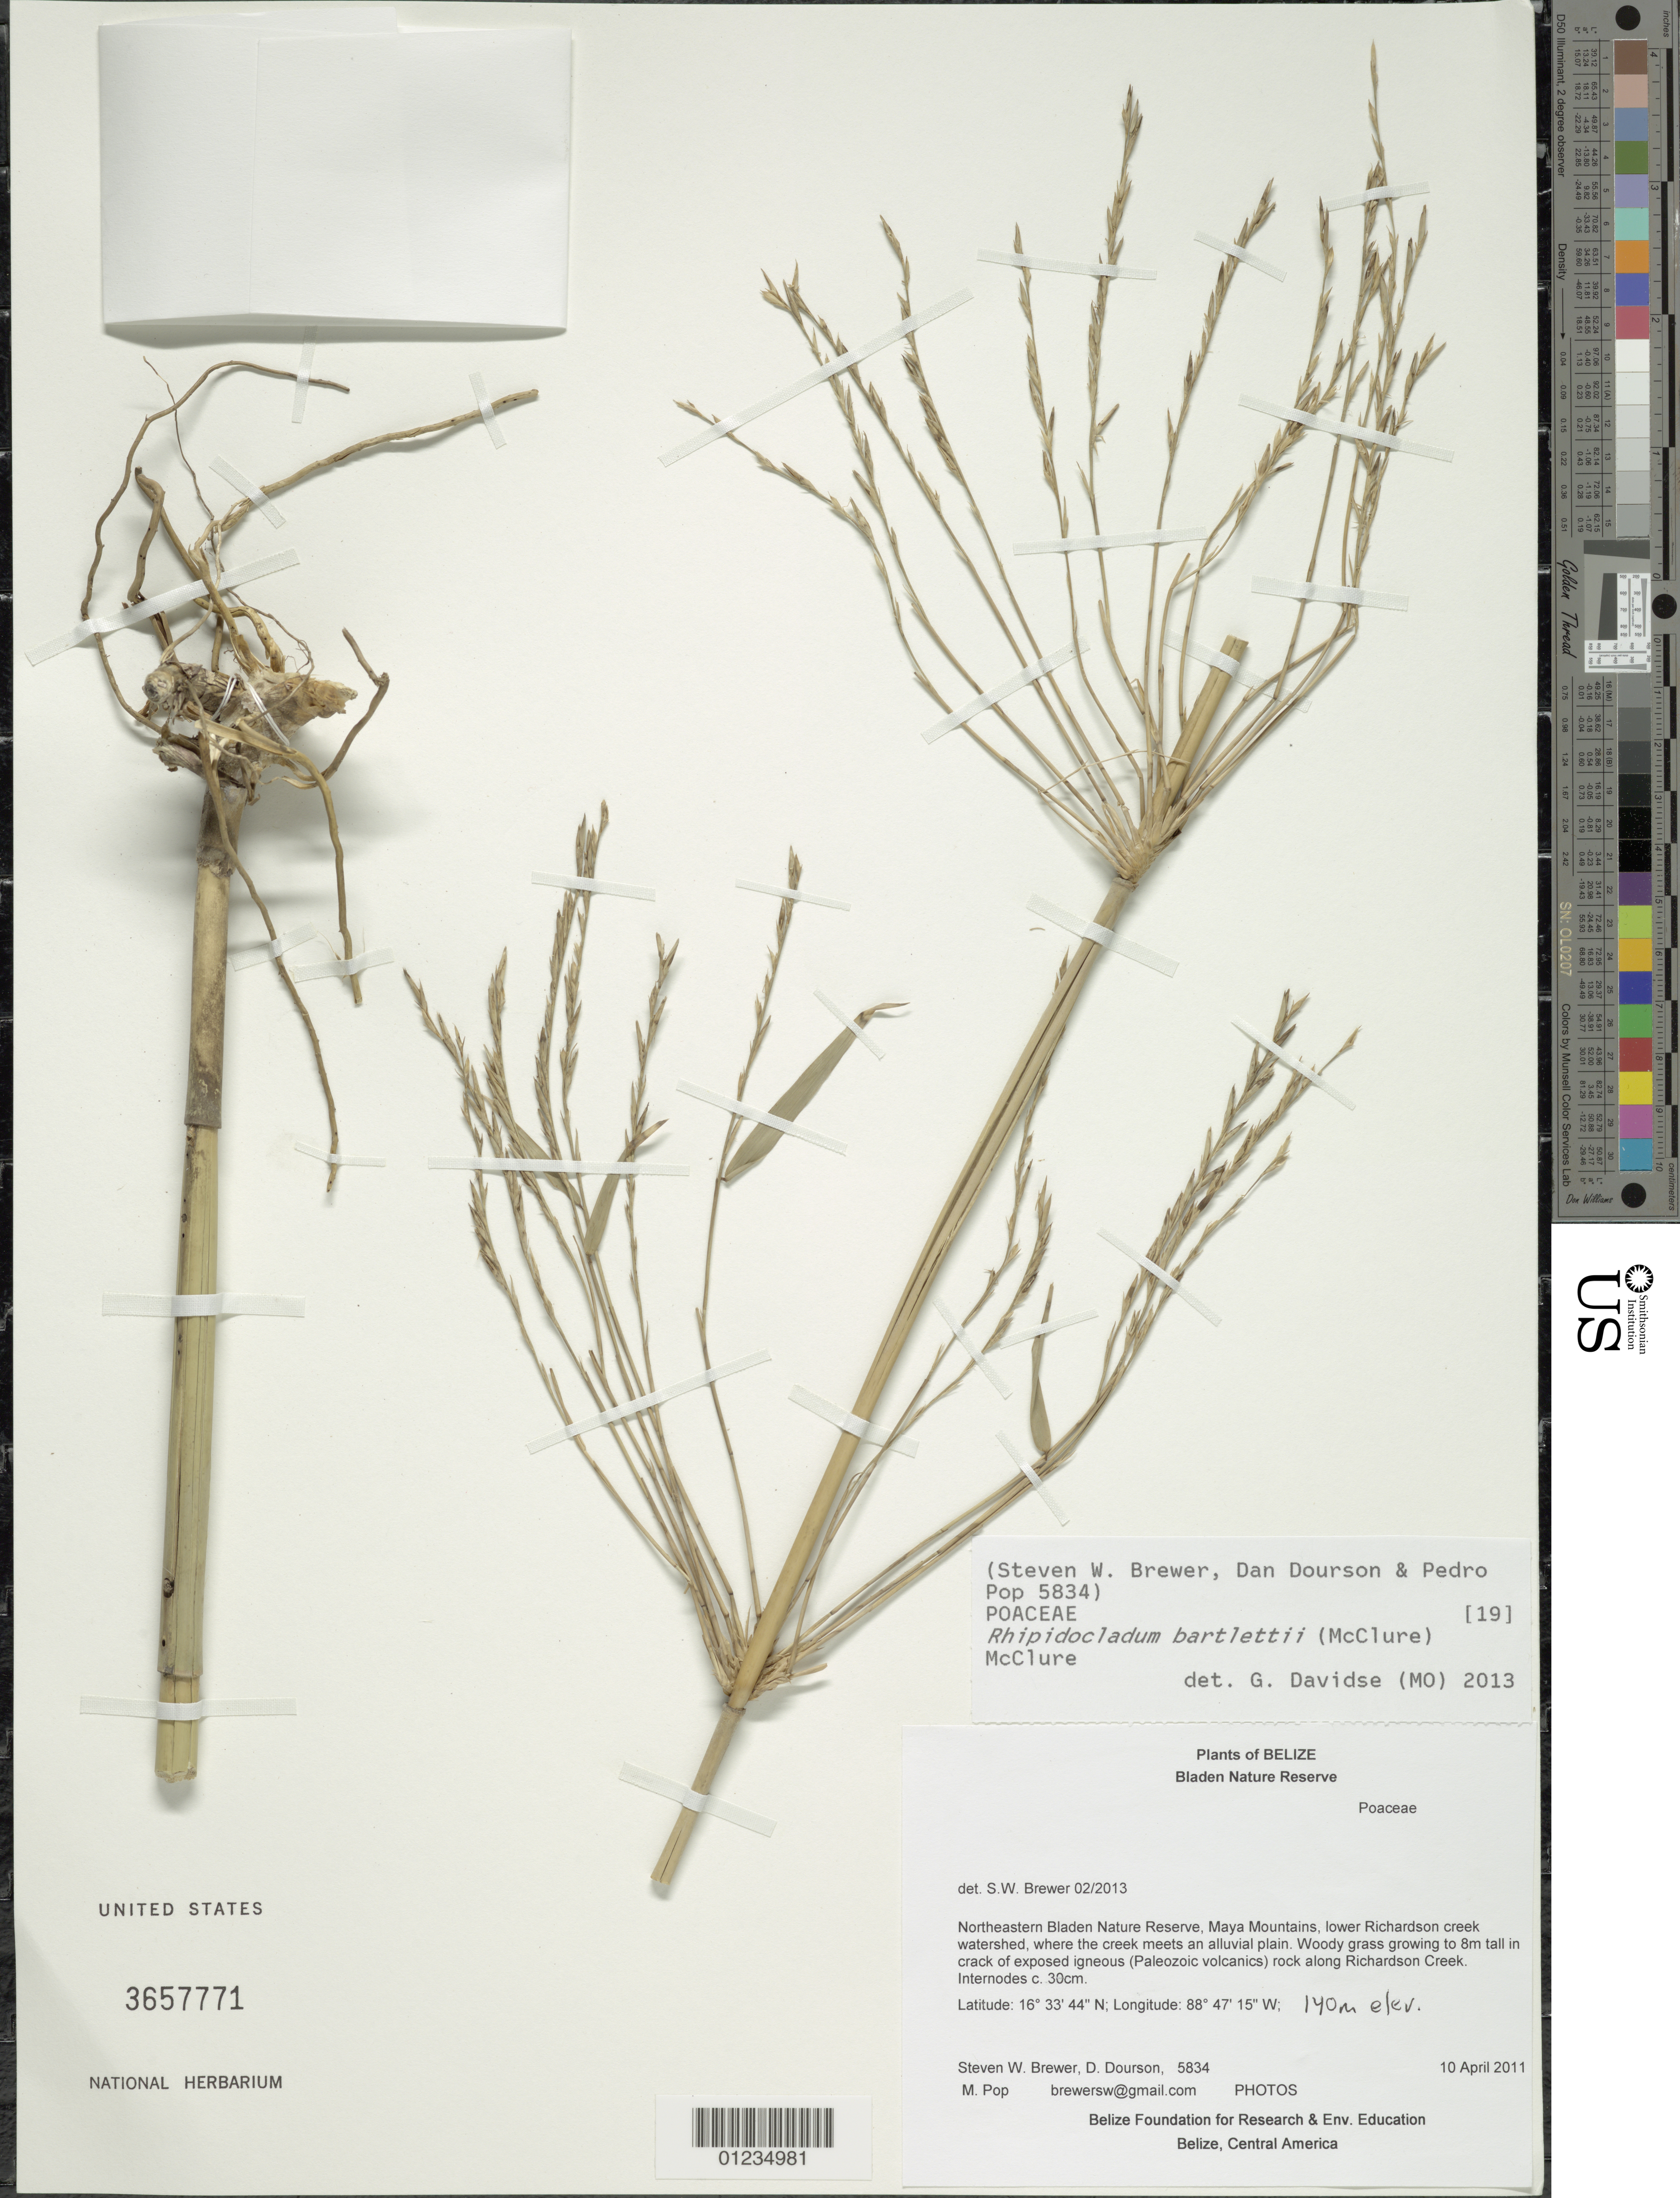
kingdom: Plantae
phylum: Tracheophyta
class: Liliopsida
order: Poales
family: Poaceae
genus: Rhipidocladum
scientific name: Rhipidocladum bartlettii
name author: (McClure) McClure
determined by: Davidse, Gerrit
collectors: S. W. Brewer, D. Dourson & P. Pop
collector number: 5834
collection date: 2011-04-10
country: Belize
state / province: Toledo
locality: Northeastern Bladen Nature Reserve, Maya Mountains, lower Richardson creek watershed.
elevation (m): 140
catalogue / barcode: US 3657771